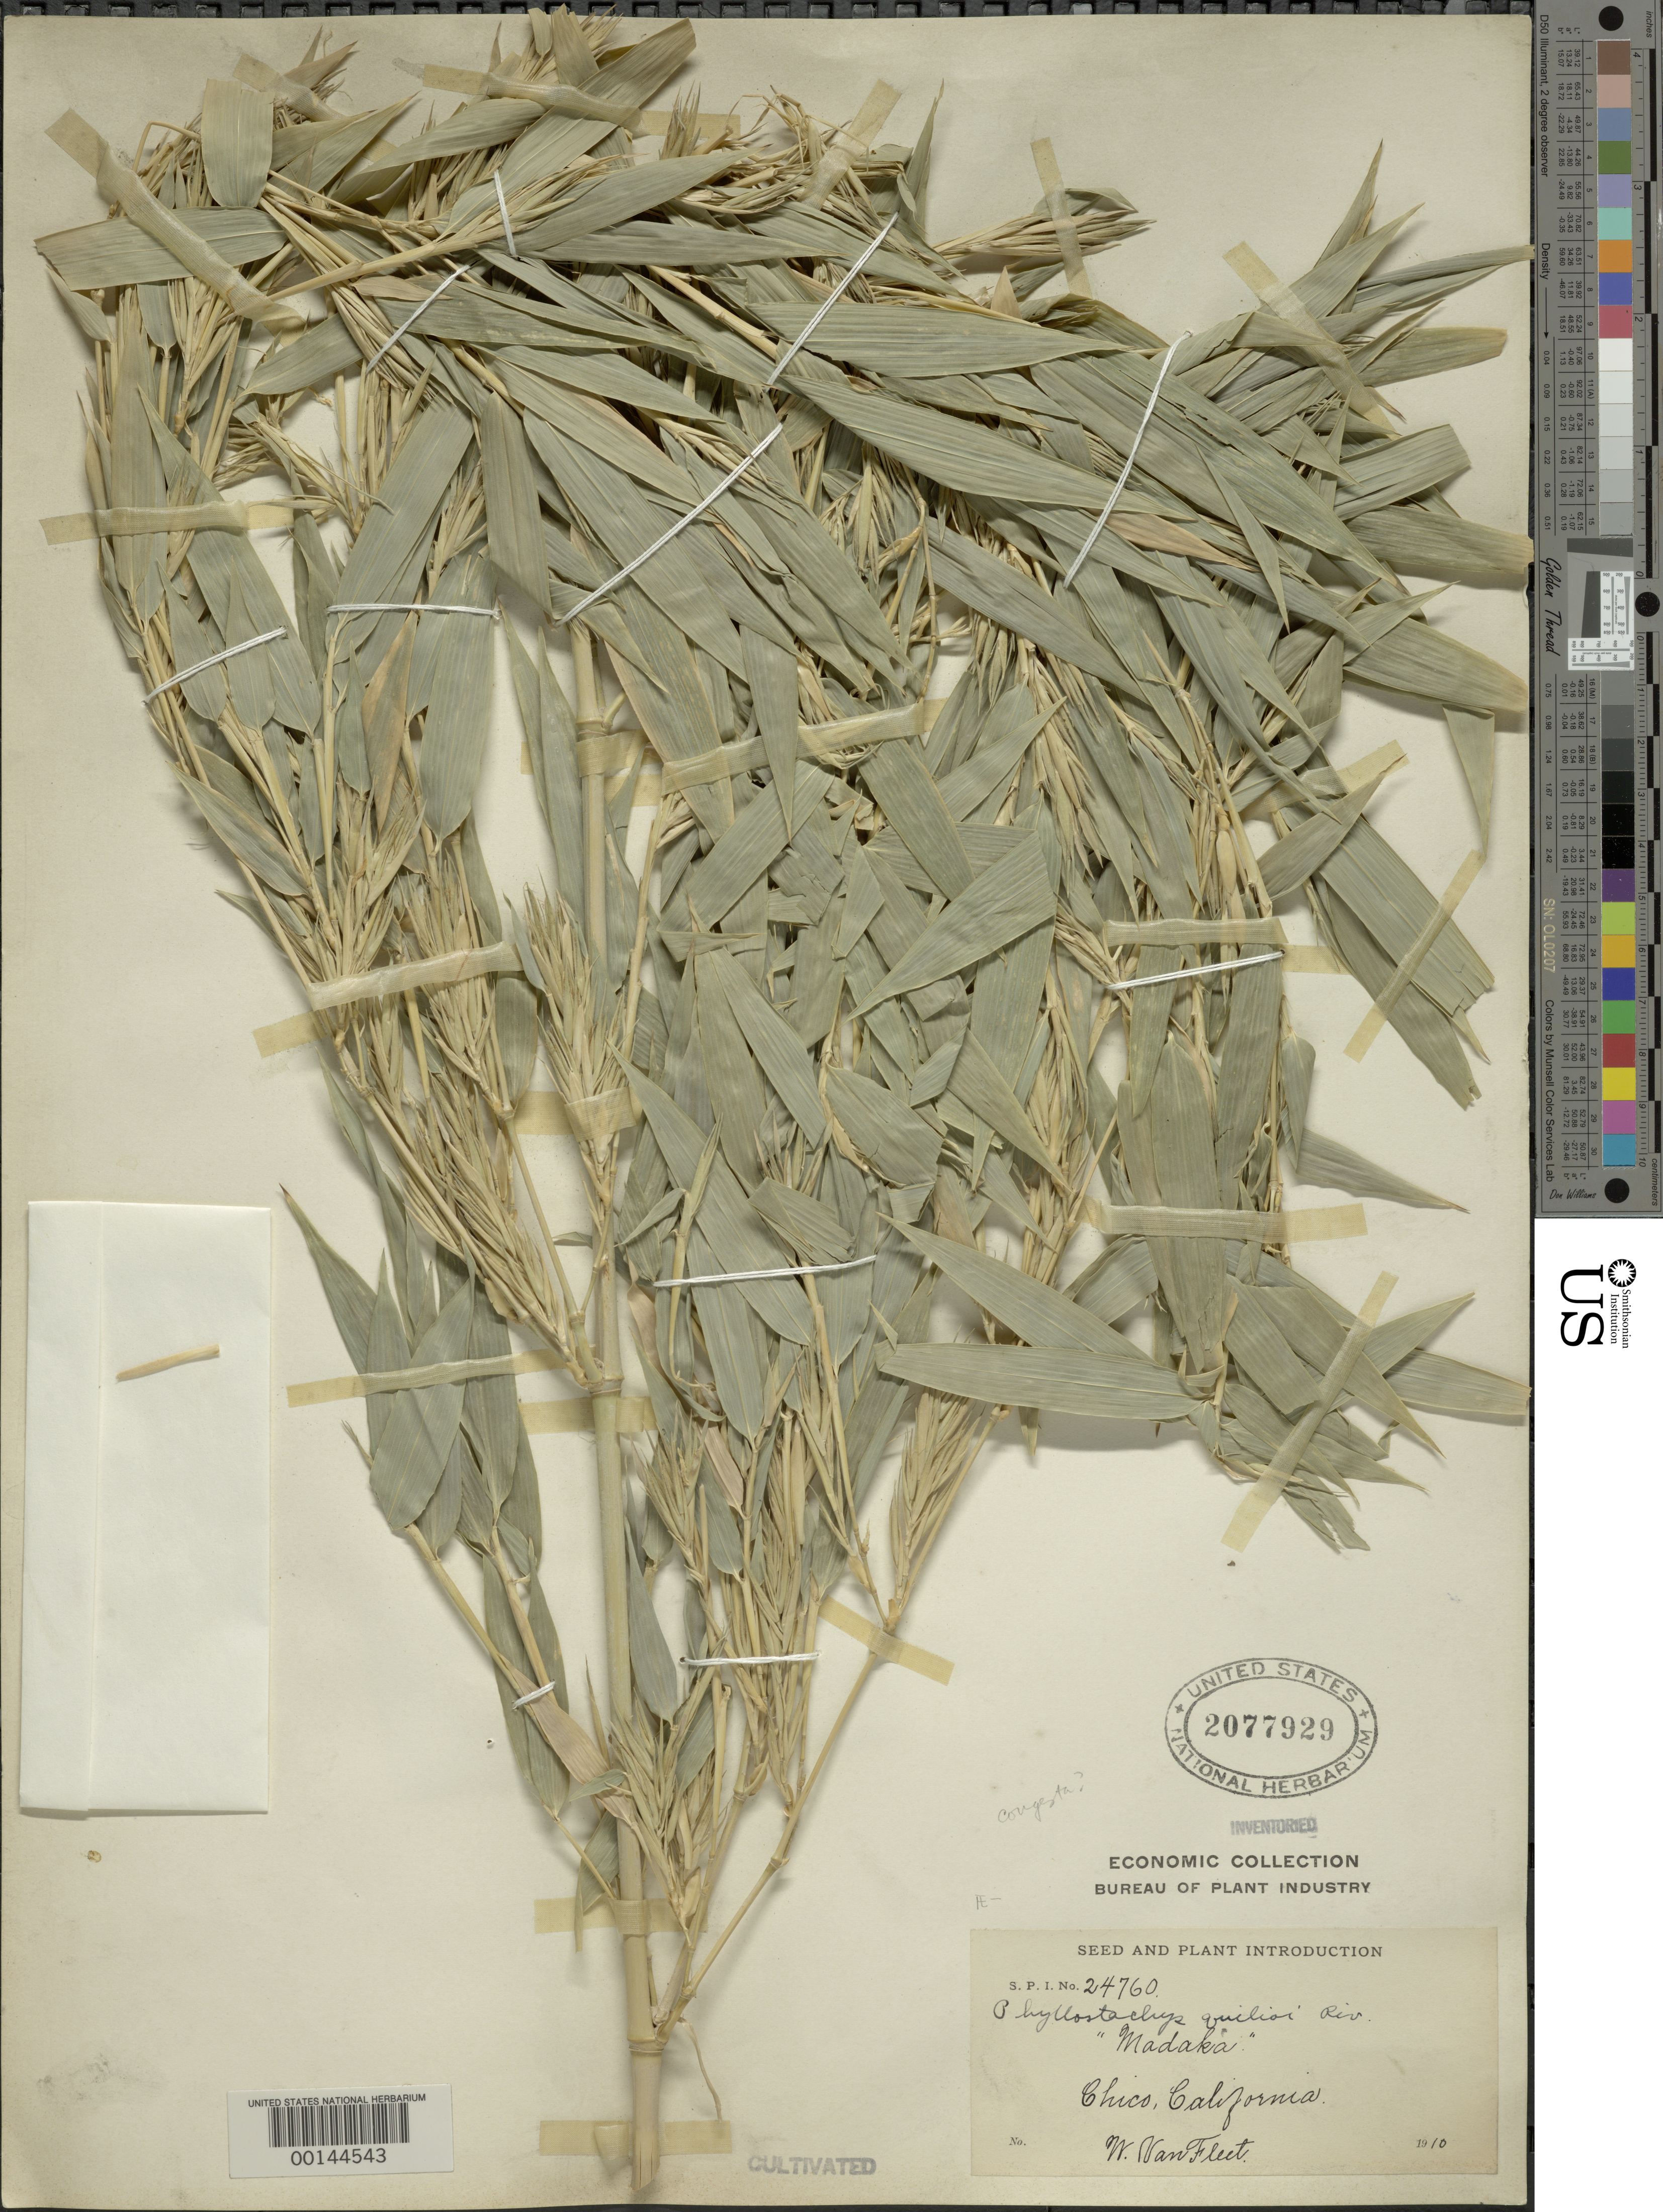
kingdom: Plantae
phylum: Tracheophyta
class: Liliopsida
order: Poales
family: Poaceae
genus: Phyllostachys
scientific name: Phyllostachys sp.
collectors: W. Van Fleet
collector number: SPI 24760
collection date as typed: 1910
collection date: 1910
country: United States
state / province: California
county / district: Butte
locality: Chico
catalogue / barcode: US 2077929